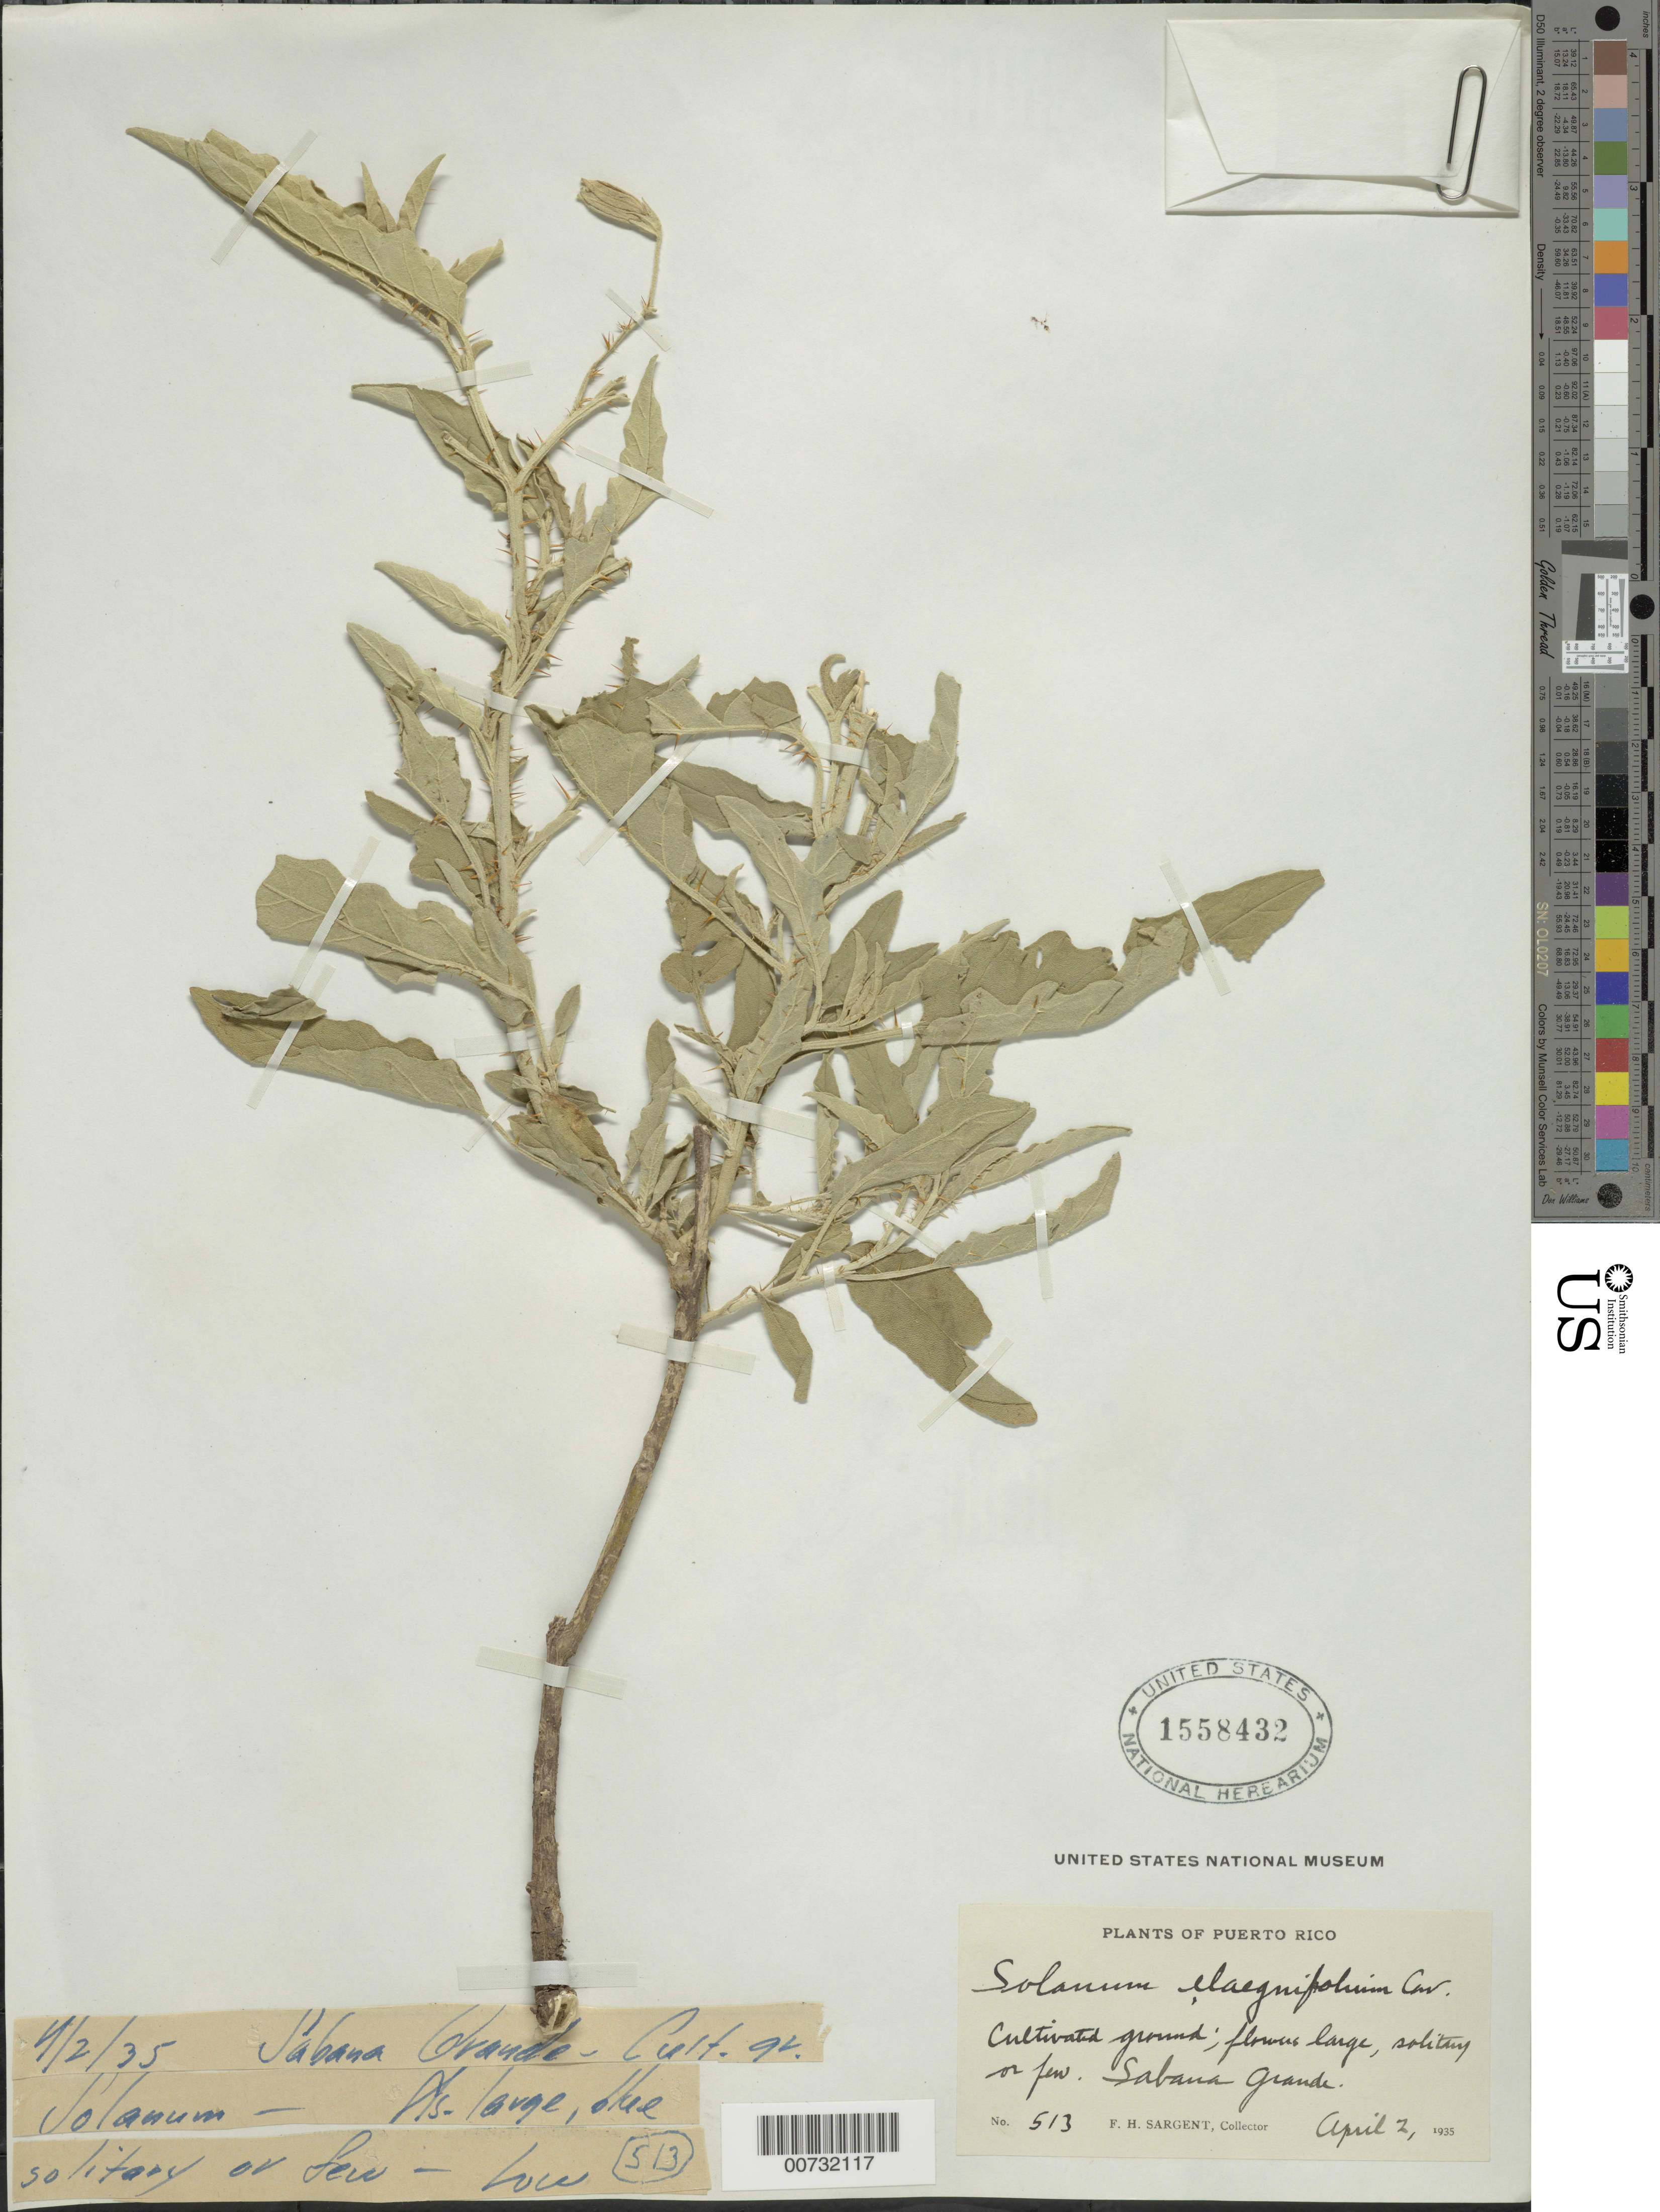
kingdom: Plantae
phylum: Tracheophyta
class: Magnoliopsida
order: Solanales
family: Solanaceae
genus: Solanum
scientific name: Solanum elaeagnifolium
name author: Cav.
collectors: F. H. Sargent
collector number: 513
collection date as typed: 02 Apr 1935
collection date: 1935-04-02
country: Puerto Rico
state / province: Sabana Grande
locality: Sabana Grande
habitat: Cultivated ground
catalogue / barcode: US 1558432